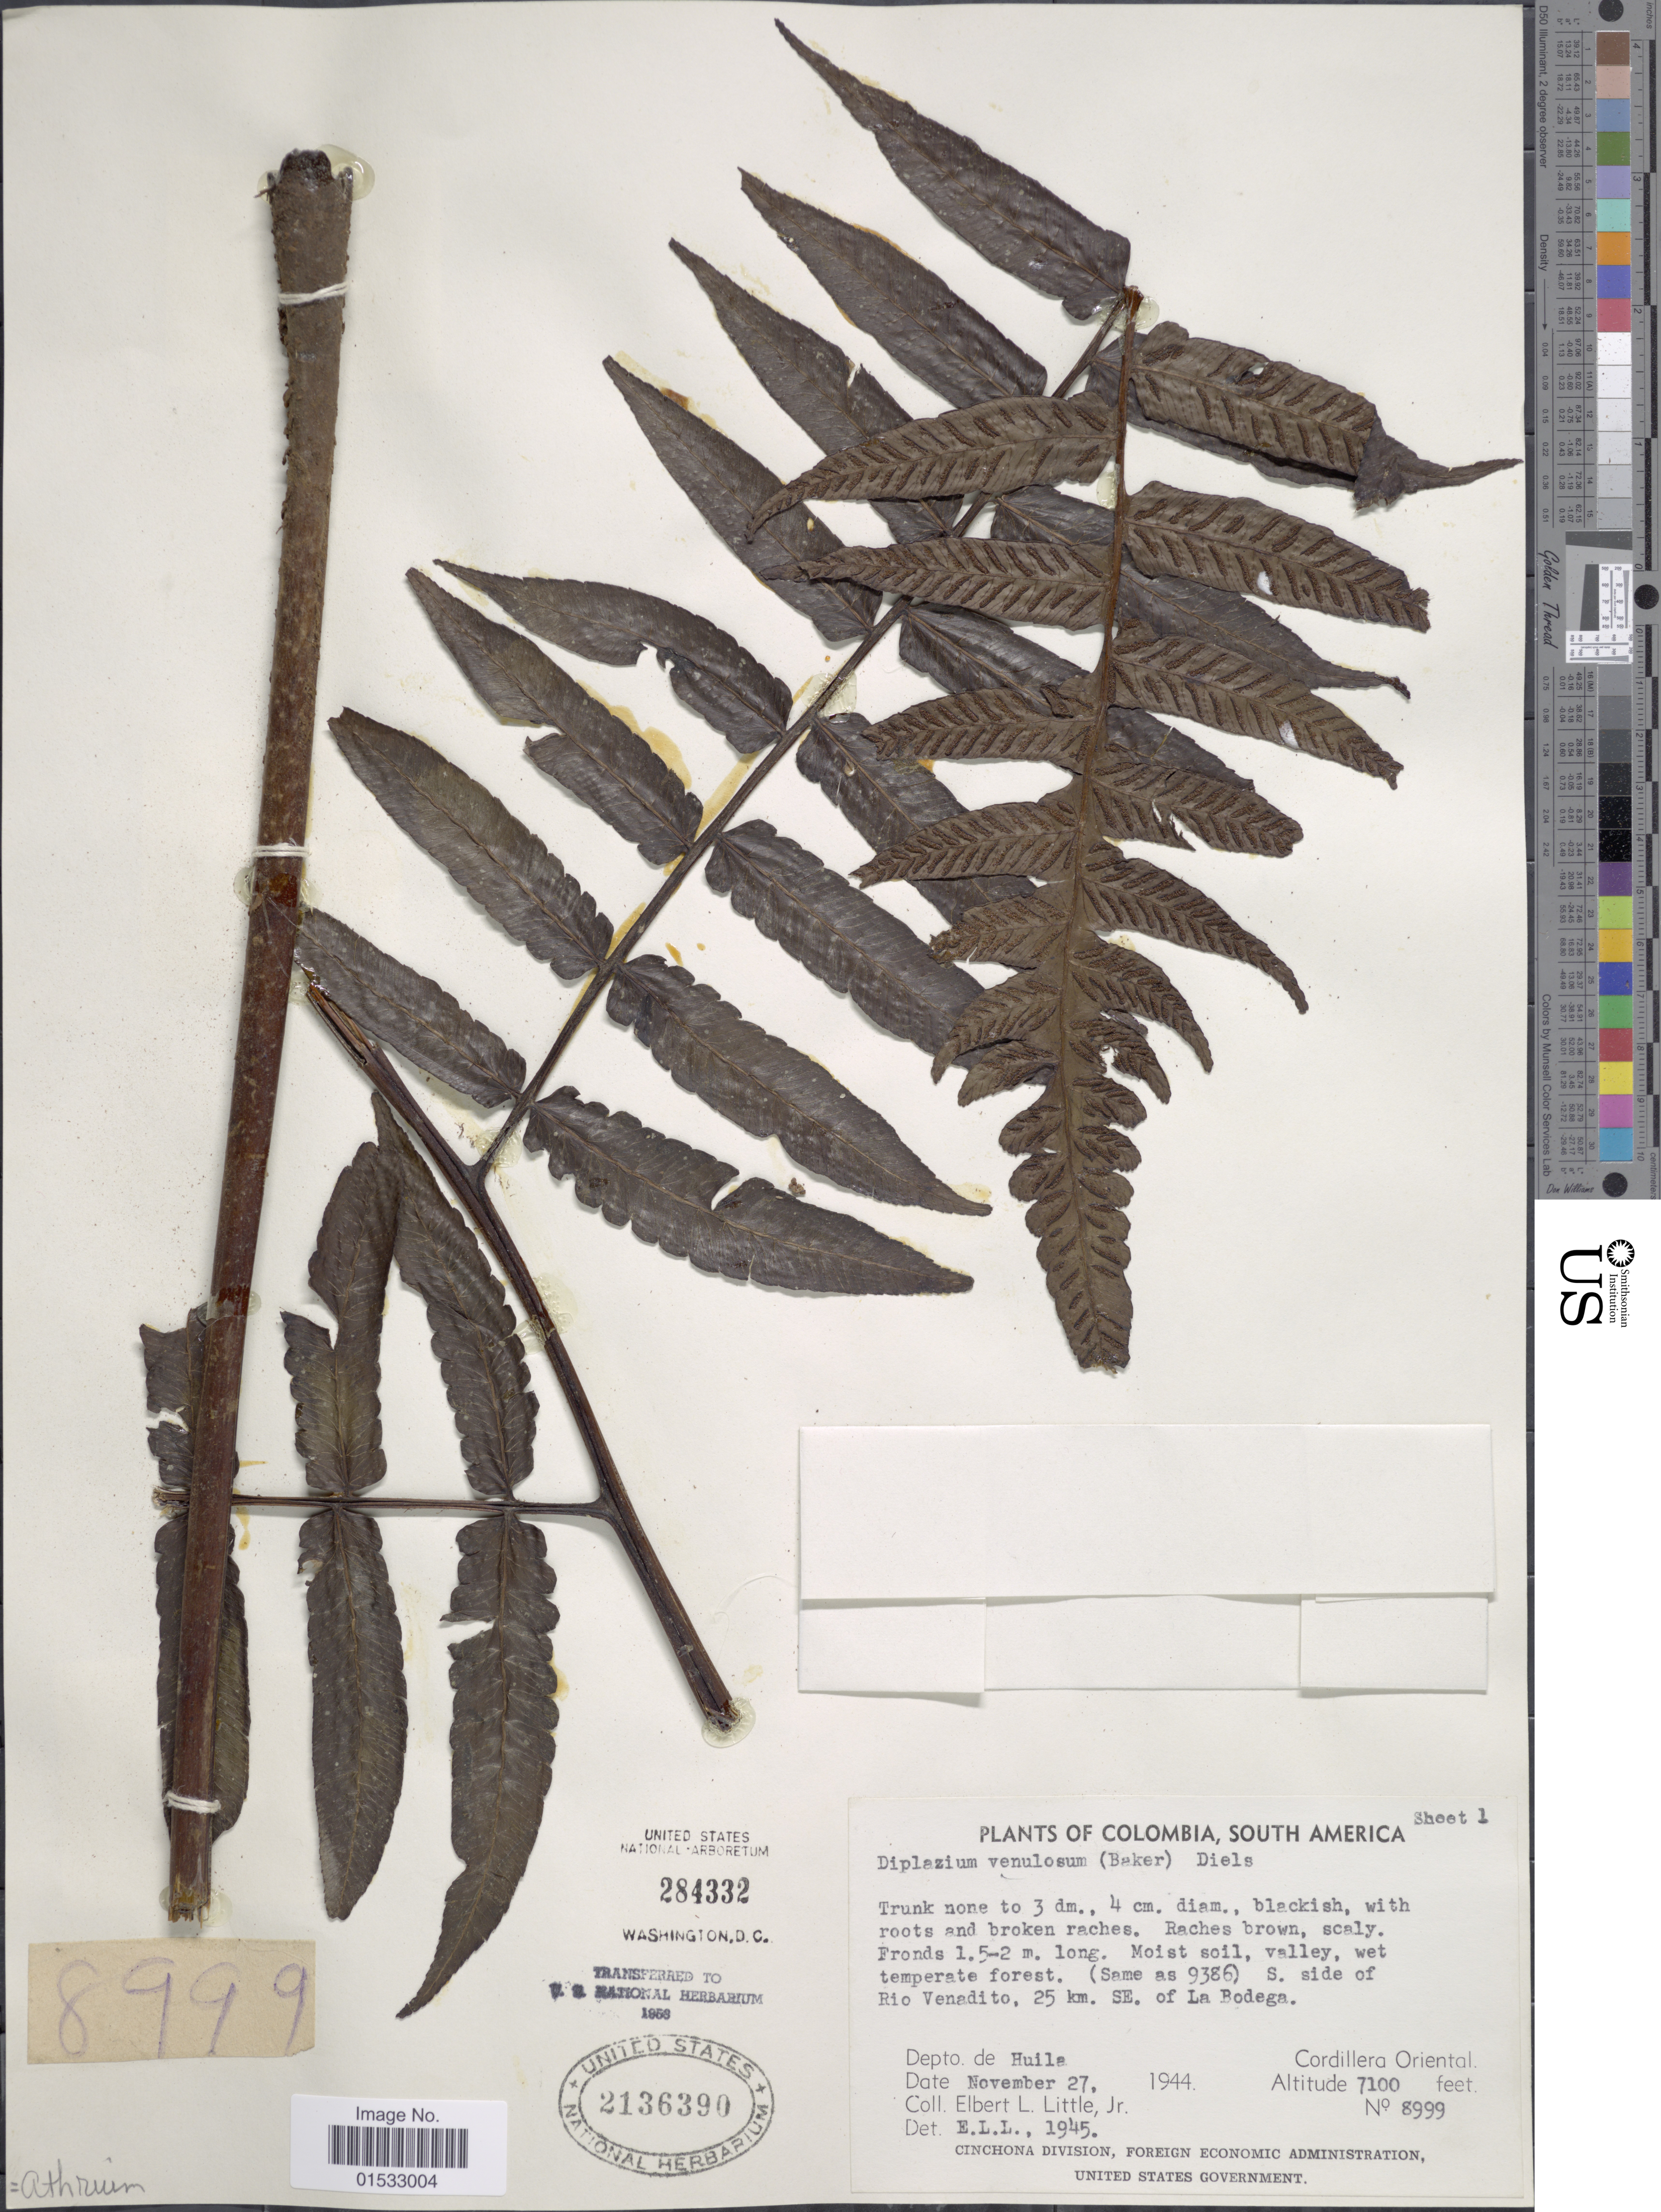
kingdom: Plantae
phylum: Tracheophyta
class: Polypodiopsida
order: Polypodiales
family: Athyriaceae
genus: Diplazium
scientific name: Diplazium macropterum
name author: (Sodiro) C. Chr.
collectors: E. L. Little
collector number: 8999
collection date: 1944-11-27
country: Colombia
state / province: Huila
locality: South America, S. side of Rio Venadito, 25 km. SE. of La Bodega, Cordillera Oriental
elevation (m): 2164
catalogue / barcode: US 2136390